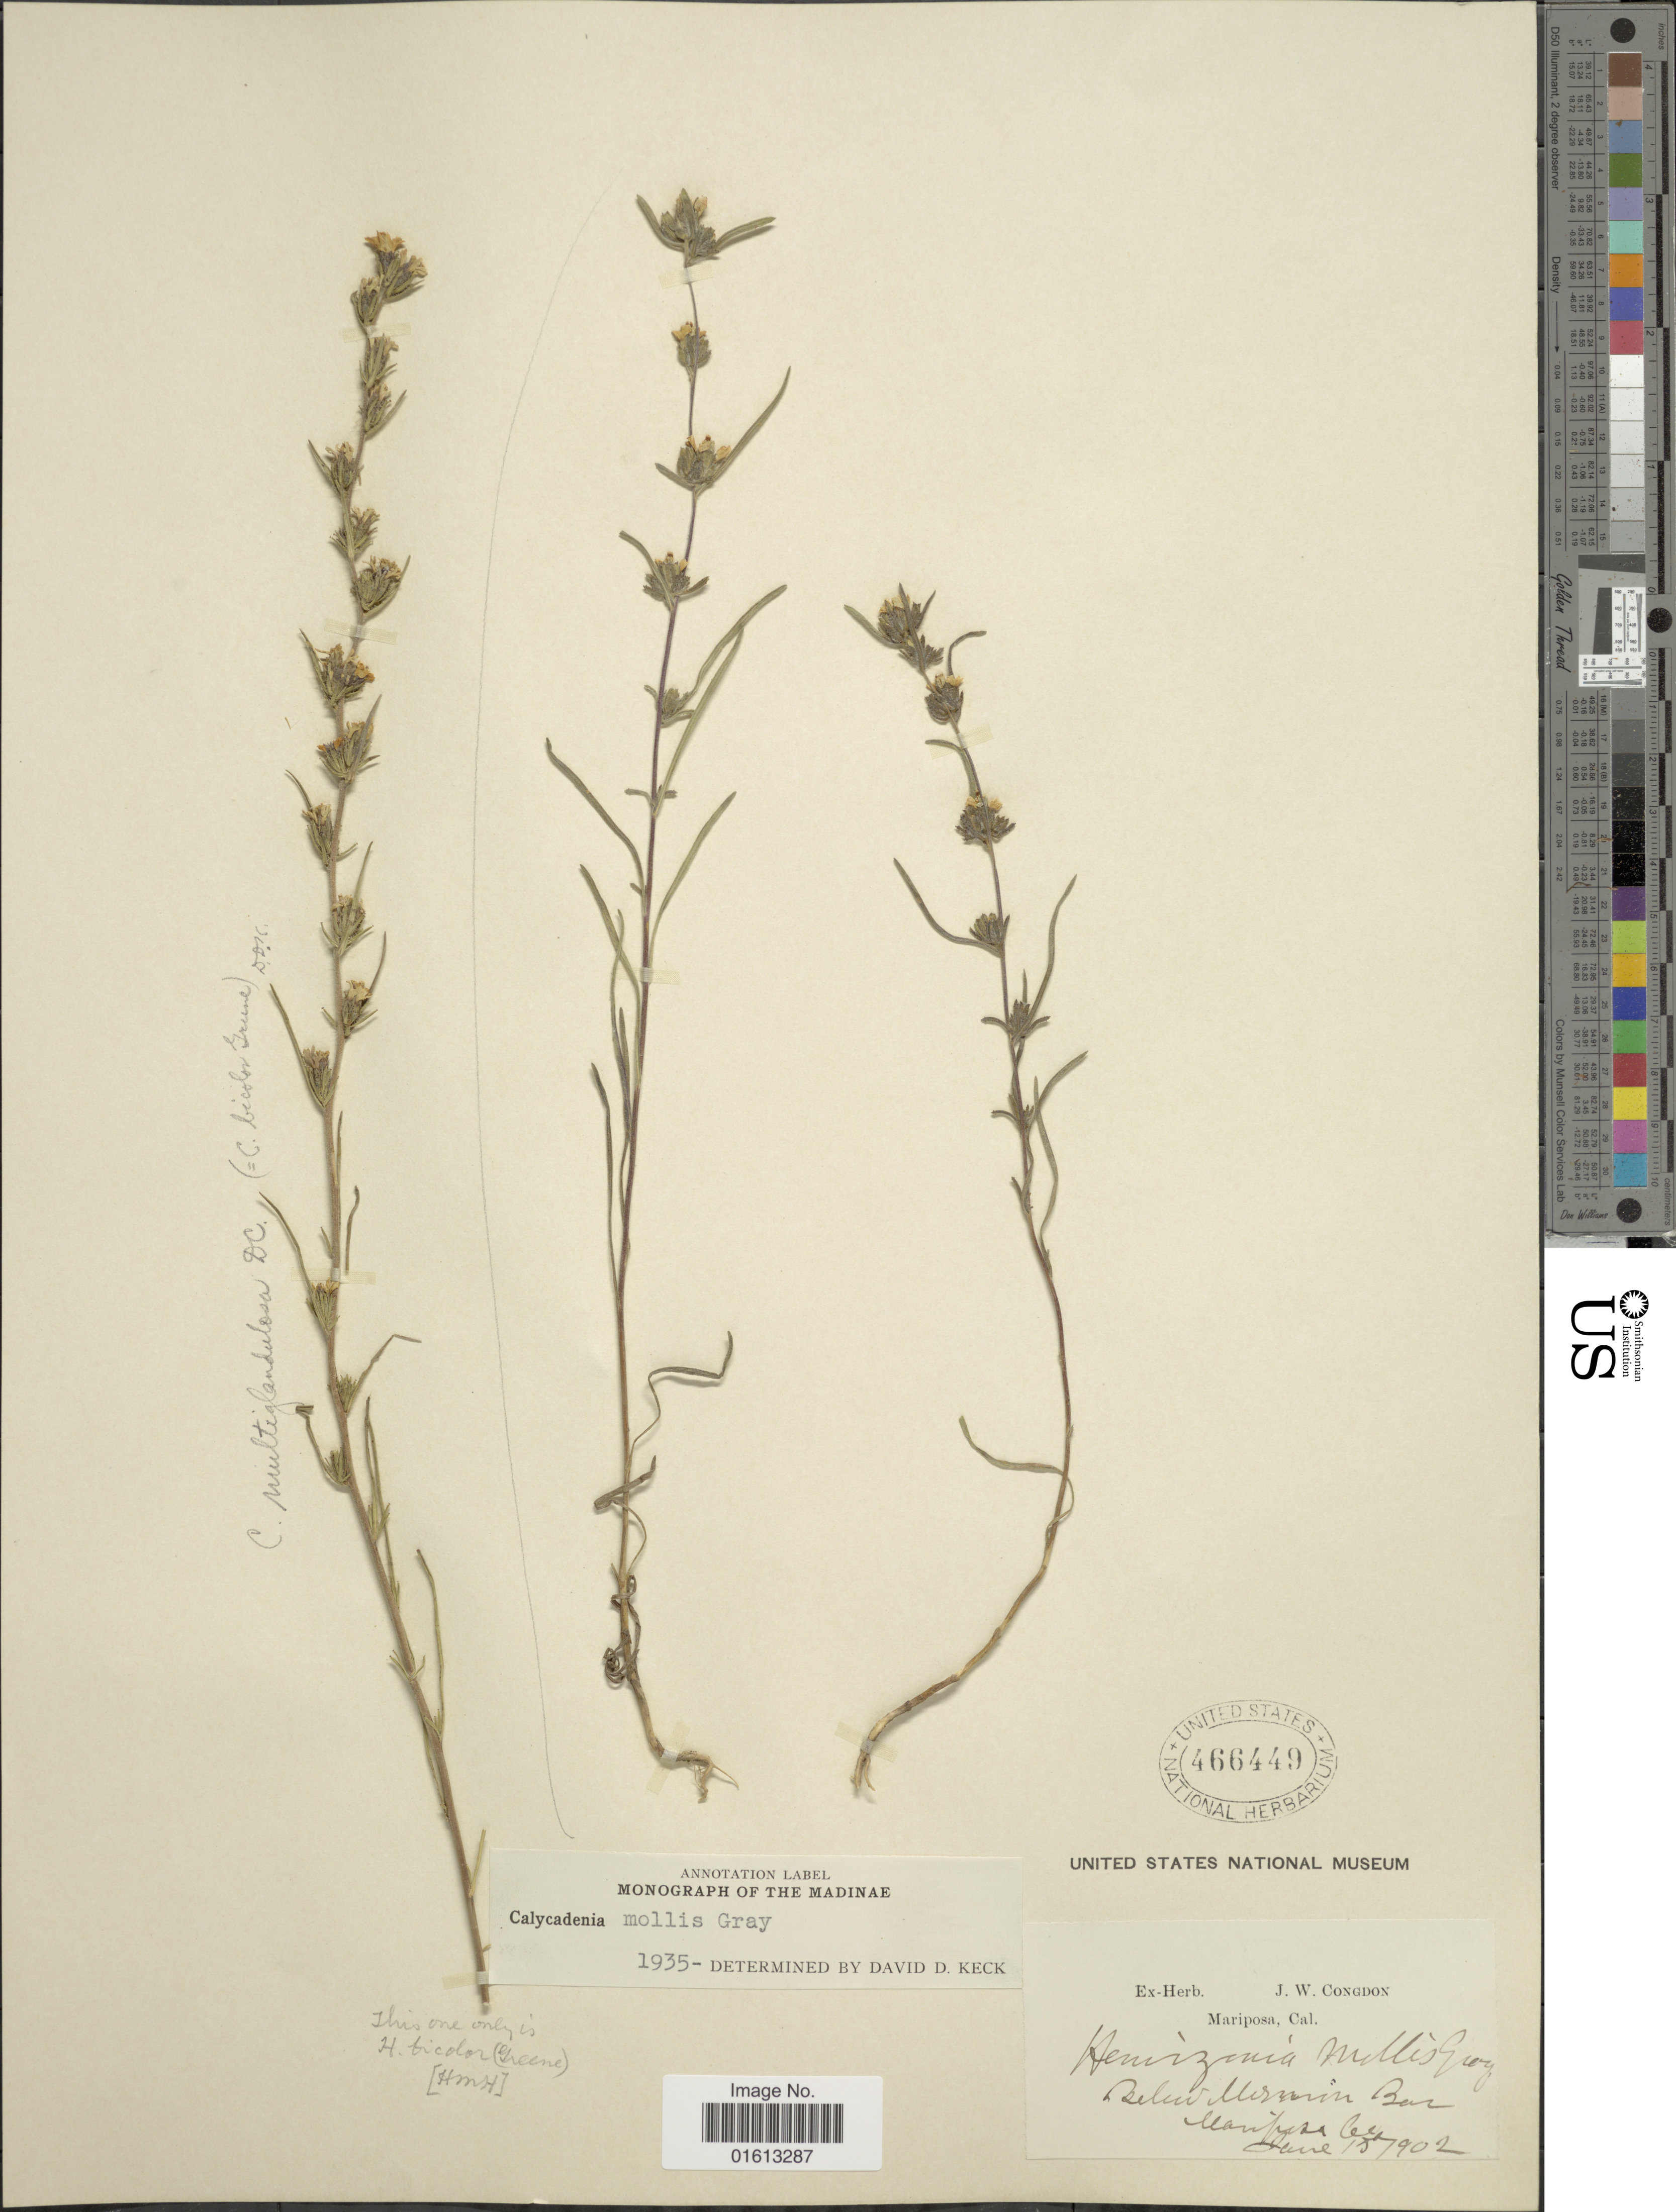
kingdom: Plantae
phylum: Tracheophyta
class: Magnoliopsida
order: Asterales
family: Asteraceae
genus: Calycadenia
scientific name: Calycadenia mollis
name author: A. Gray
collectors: ex herb. J. W. Congdon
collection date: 1902-06-15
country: United States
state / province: California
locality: Below Mormon Bar.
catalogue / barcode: US 466449